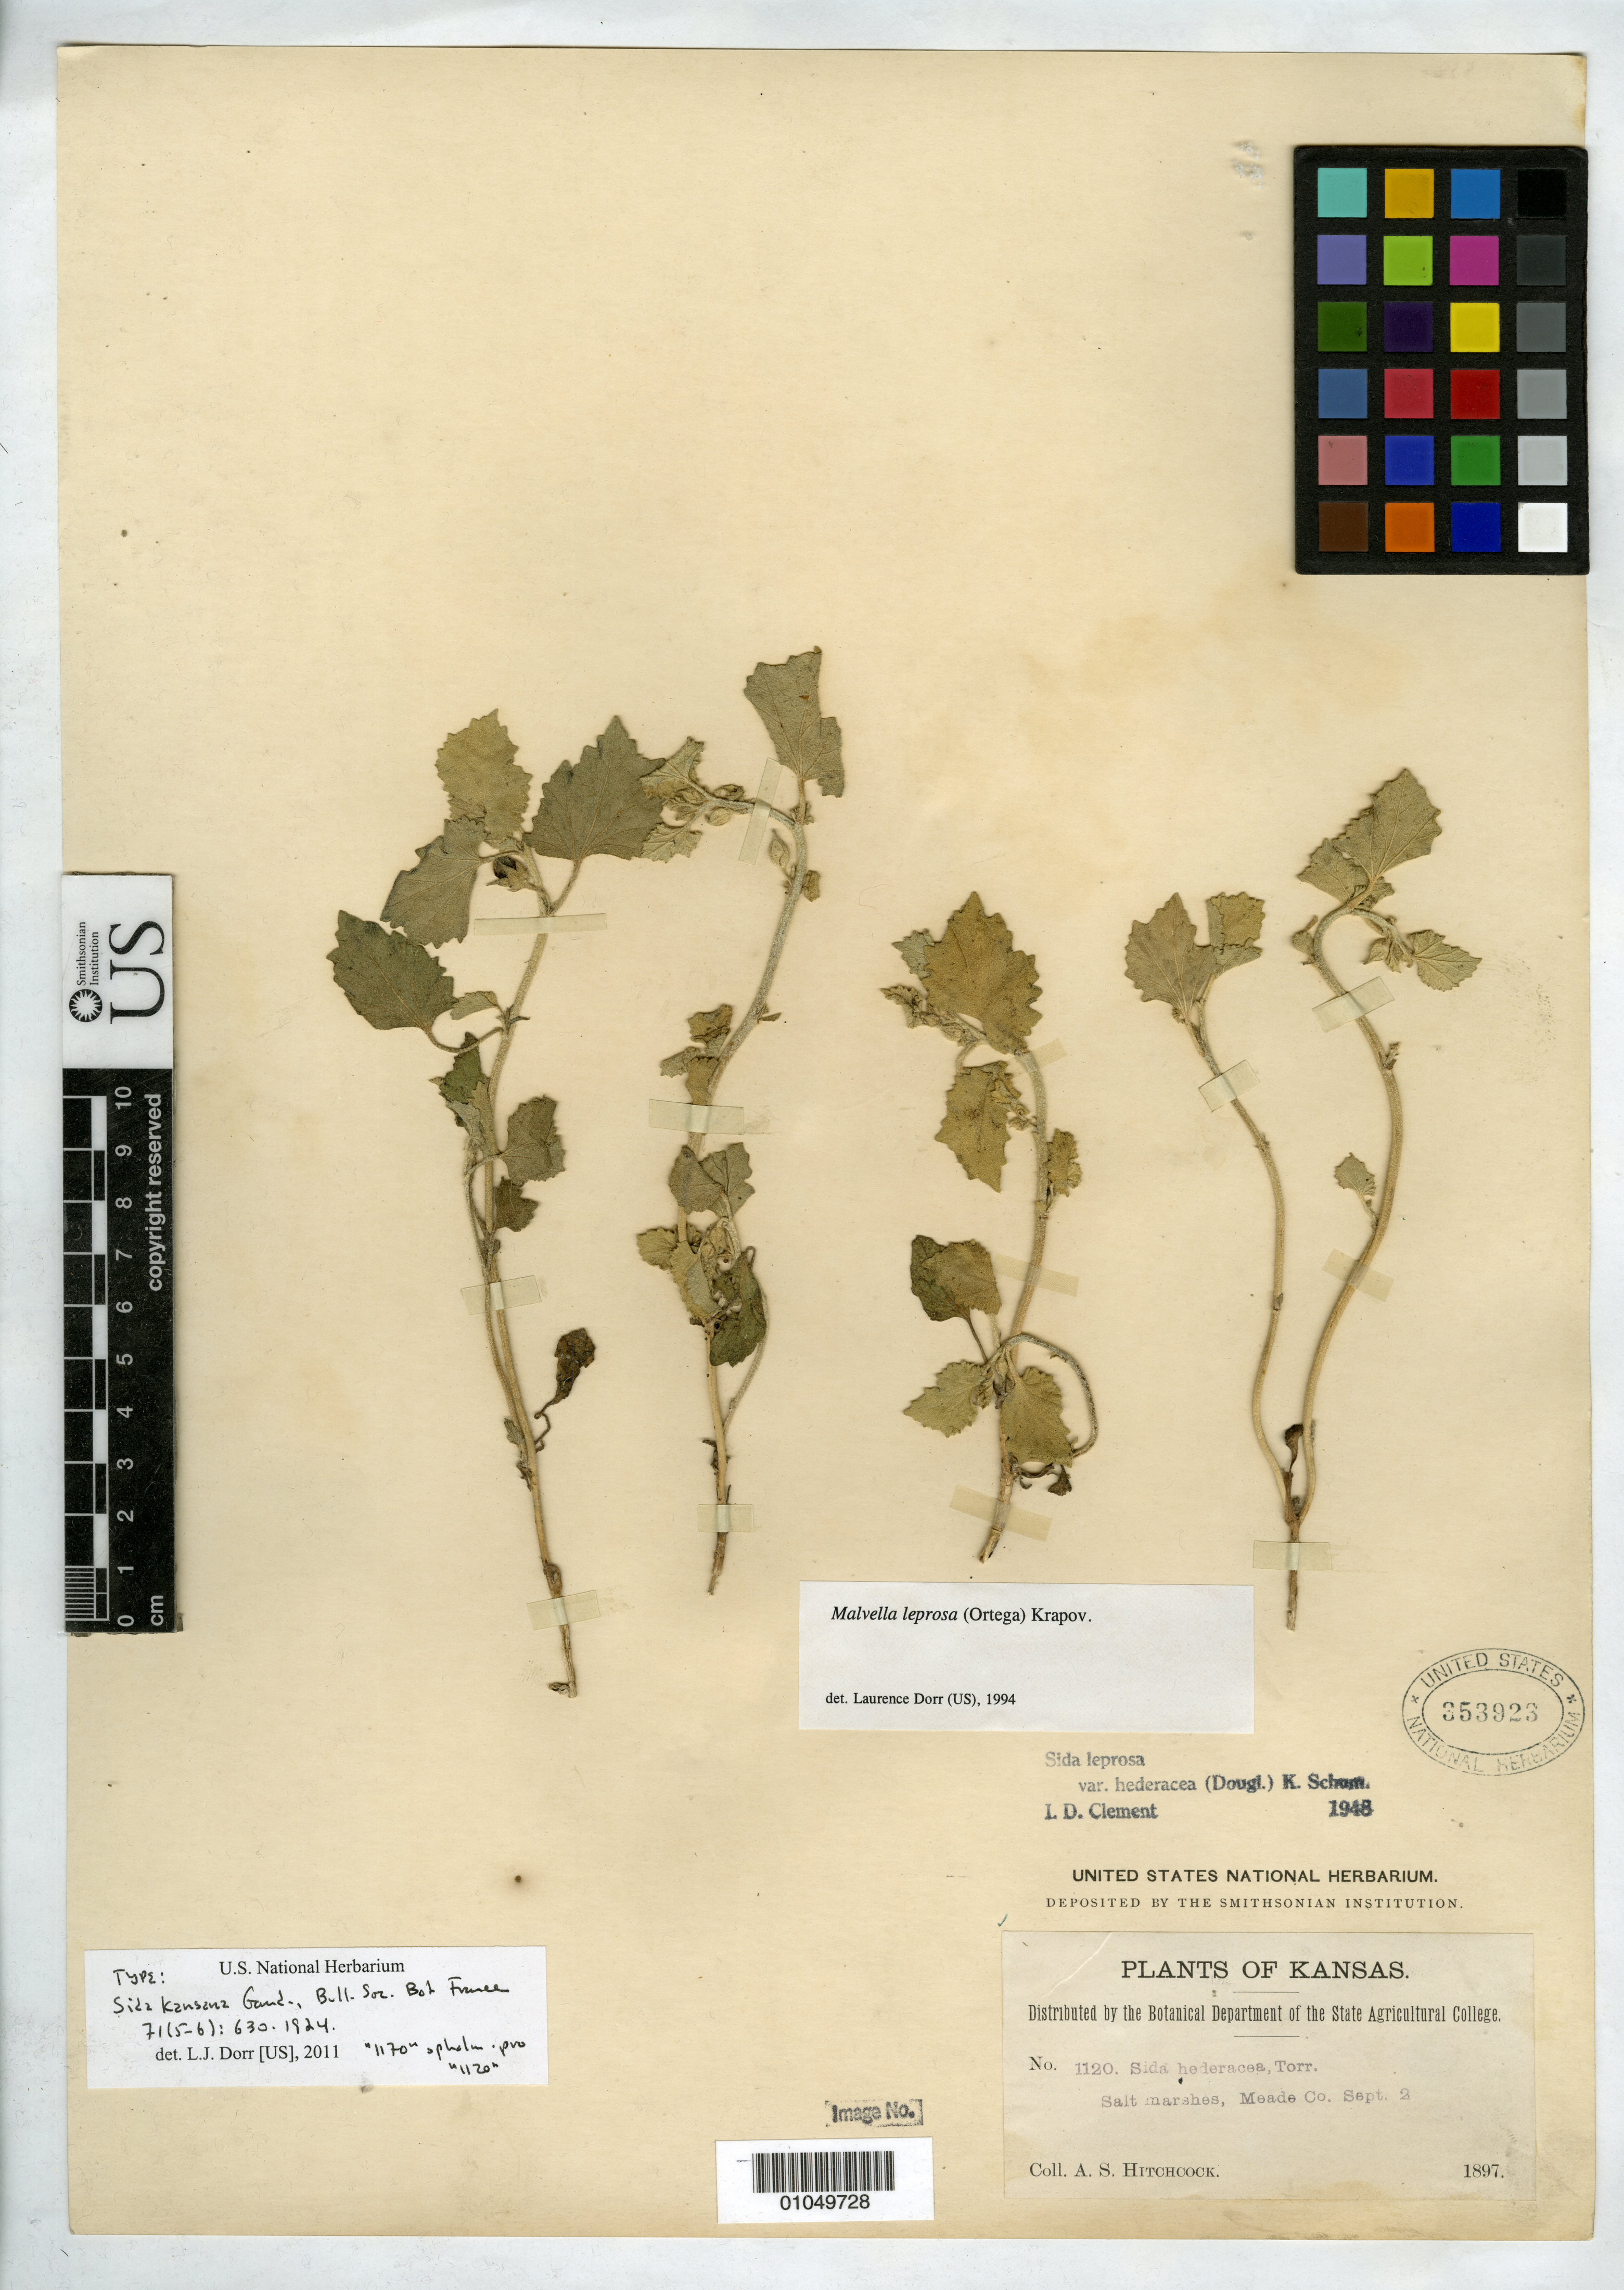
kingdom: Plantae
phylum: Tracheophyta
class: Magnoliopsida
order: Malvales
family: Malvaceae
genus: Sida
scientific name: Sida kansana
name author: Gand.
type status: Type Collection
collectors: A. S. Hitchcock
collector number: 1120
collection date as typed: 02 Sep 1897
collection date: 1897-09-02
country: United States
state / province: Kansas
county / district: Meade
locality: Salt marshes, Meade Co.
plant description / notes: Collection number cited (erroneously) as "1170".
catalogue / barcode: US 353923